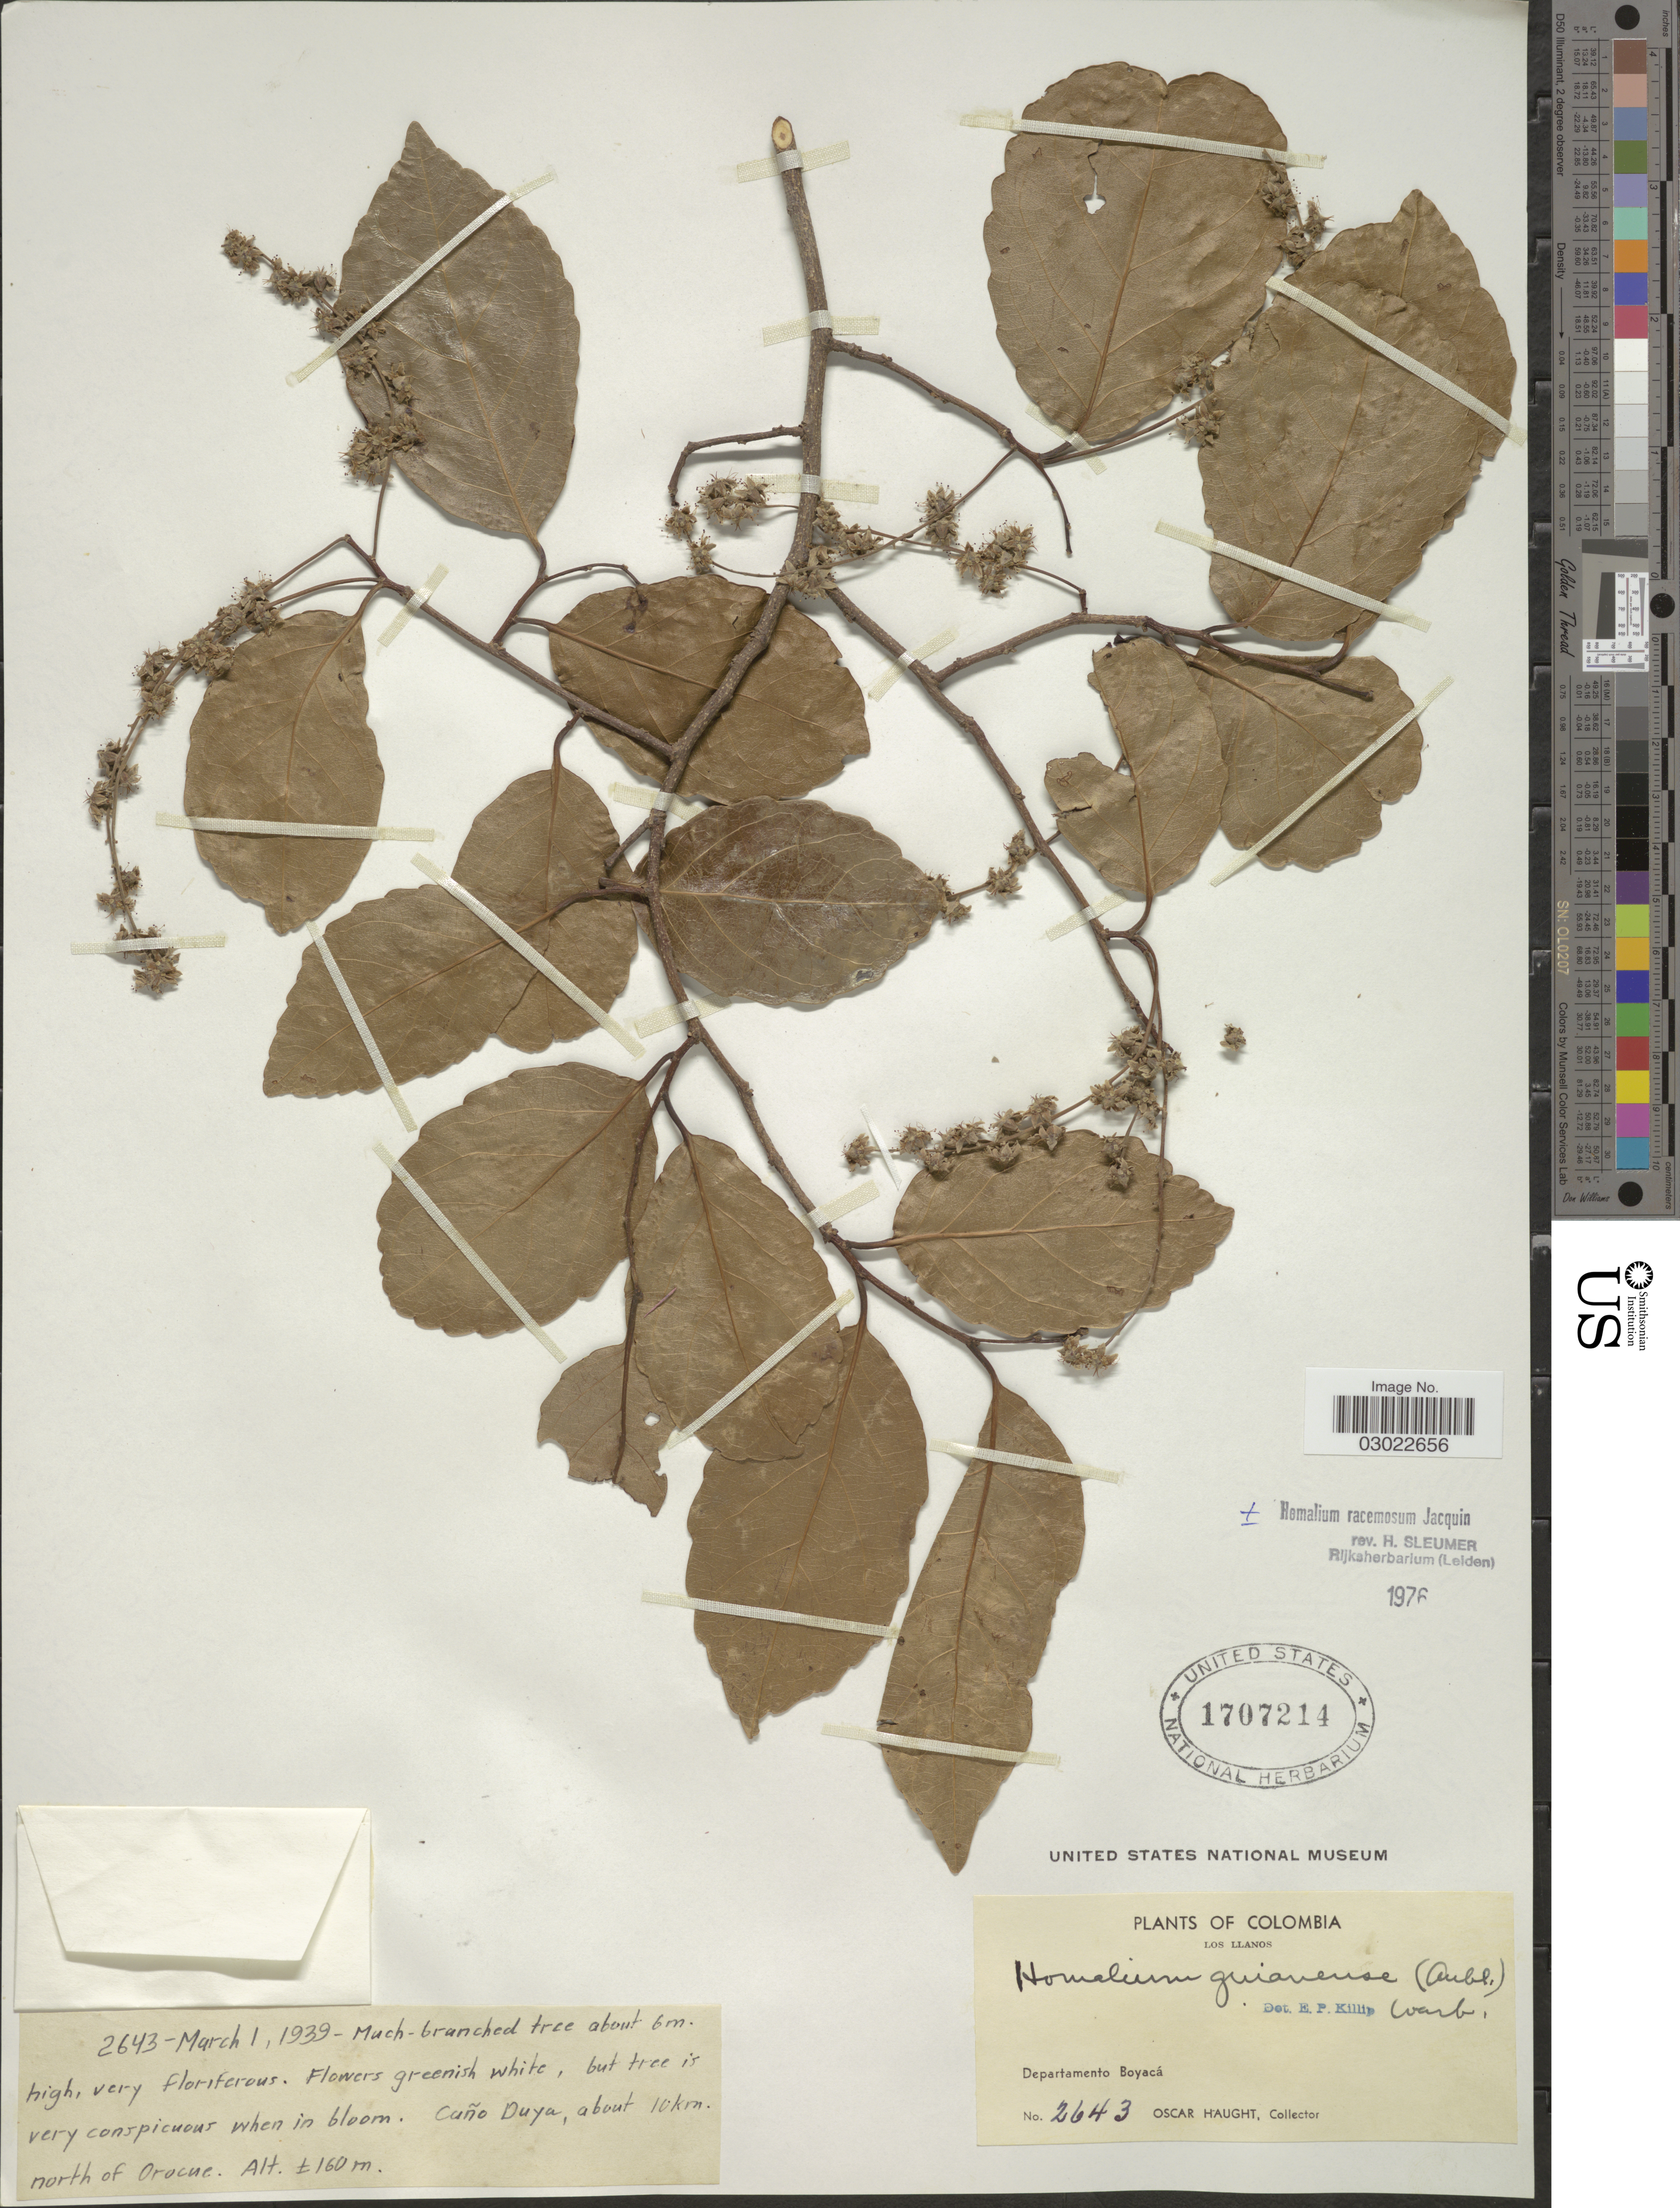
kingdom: Plantae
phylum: Tracheophyta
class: Magnoliopsida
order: Malpighiales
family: Salicaceae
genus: Homalium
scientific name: Homalium racemosum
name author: Jacq.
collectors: O. Haught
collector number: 2643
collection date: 1939-03-01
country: Colombia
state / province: Boyacá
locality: Los Llanos. Departamento Boyacá. Caño Duya, about 10 km north of Orocue.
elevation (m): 160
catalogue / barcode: US 1707214